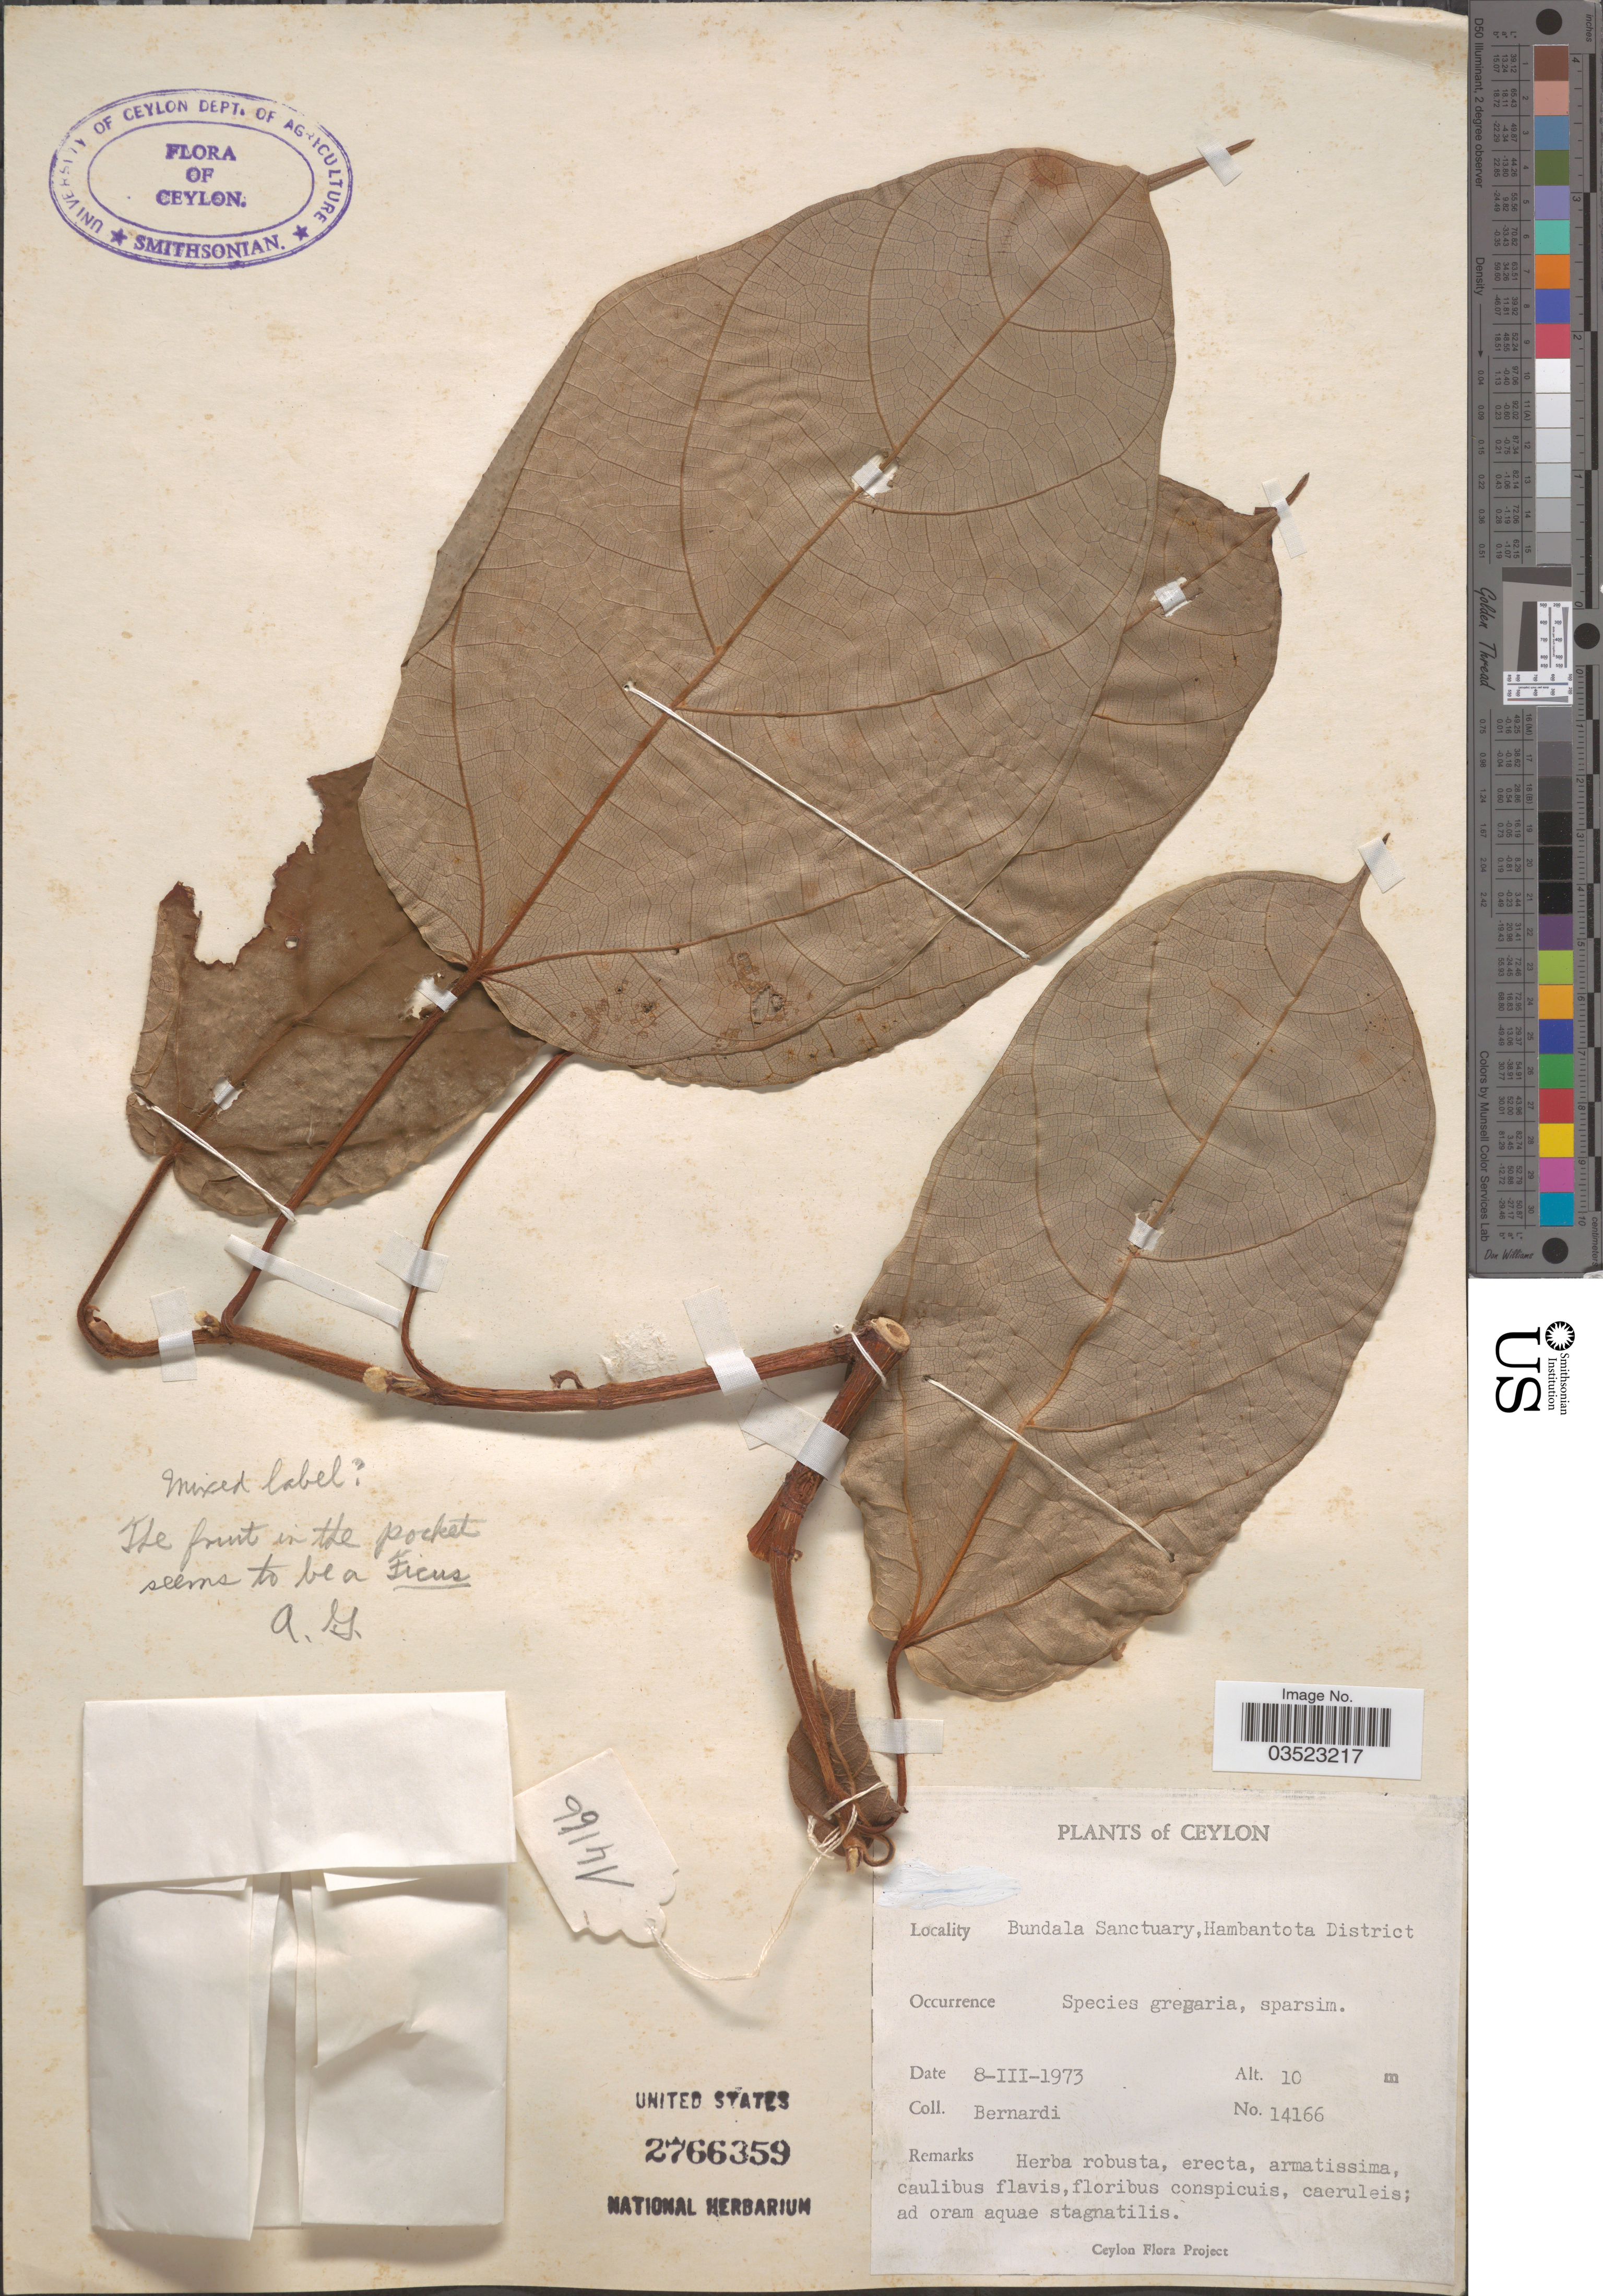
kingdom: Plantae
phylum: Tracheophyta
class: Magnoliopsida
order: Rosales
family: Moraceae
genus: Ficus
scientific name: Ficus sp.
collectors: Bernardi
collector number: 14166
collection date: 1973-03-08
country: Sri Lanka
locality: Ceylon. Bundala Sanctuary, Hambantota District.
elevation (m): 10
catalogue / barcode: US 2766359